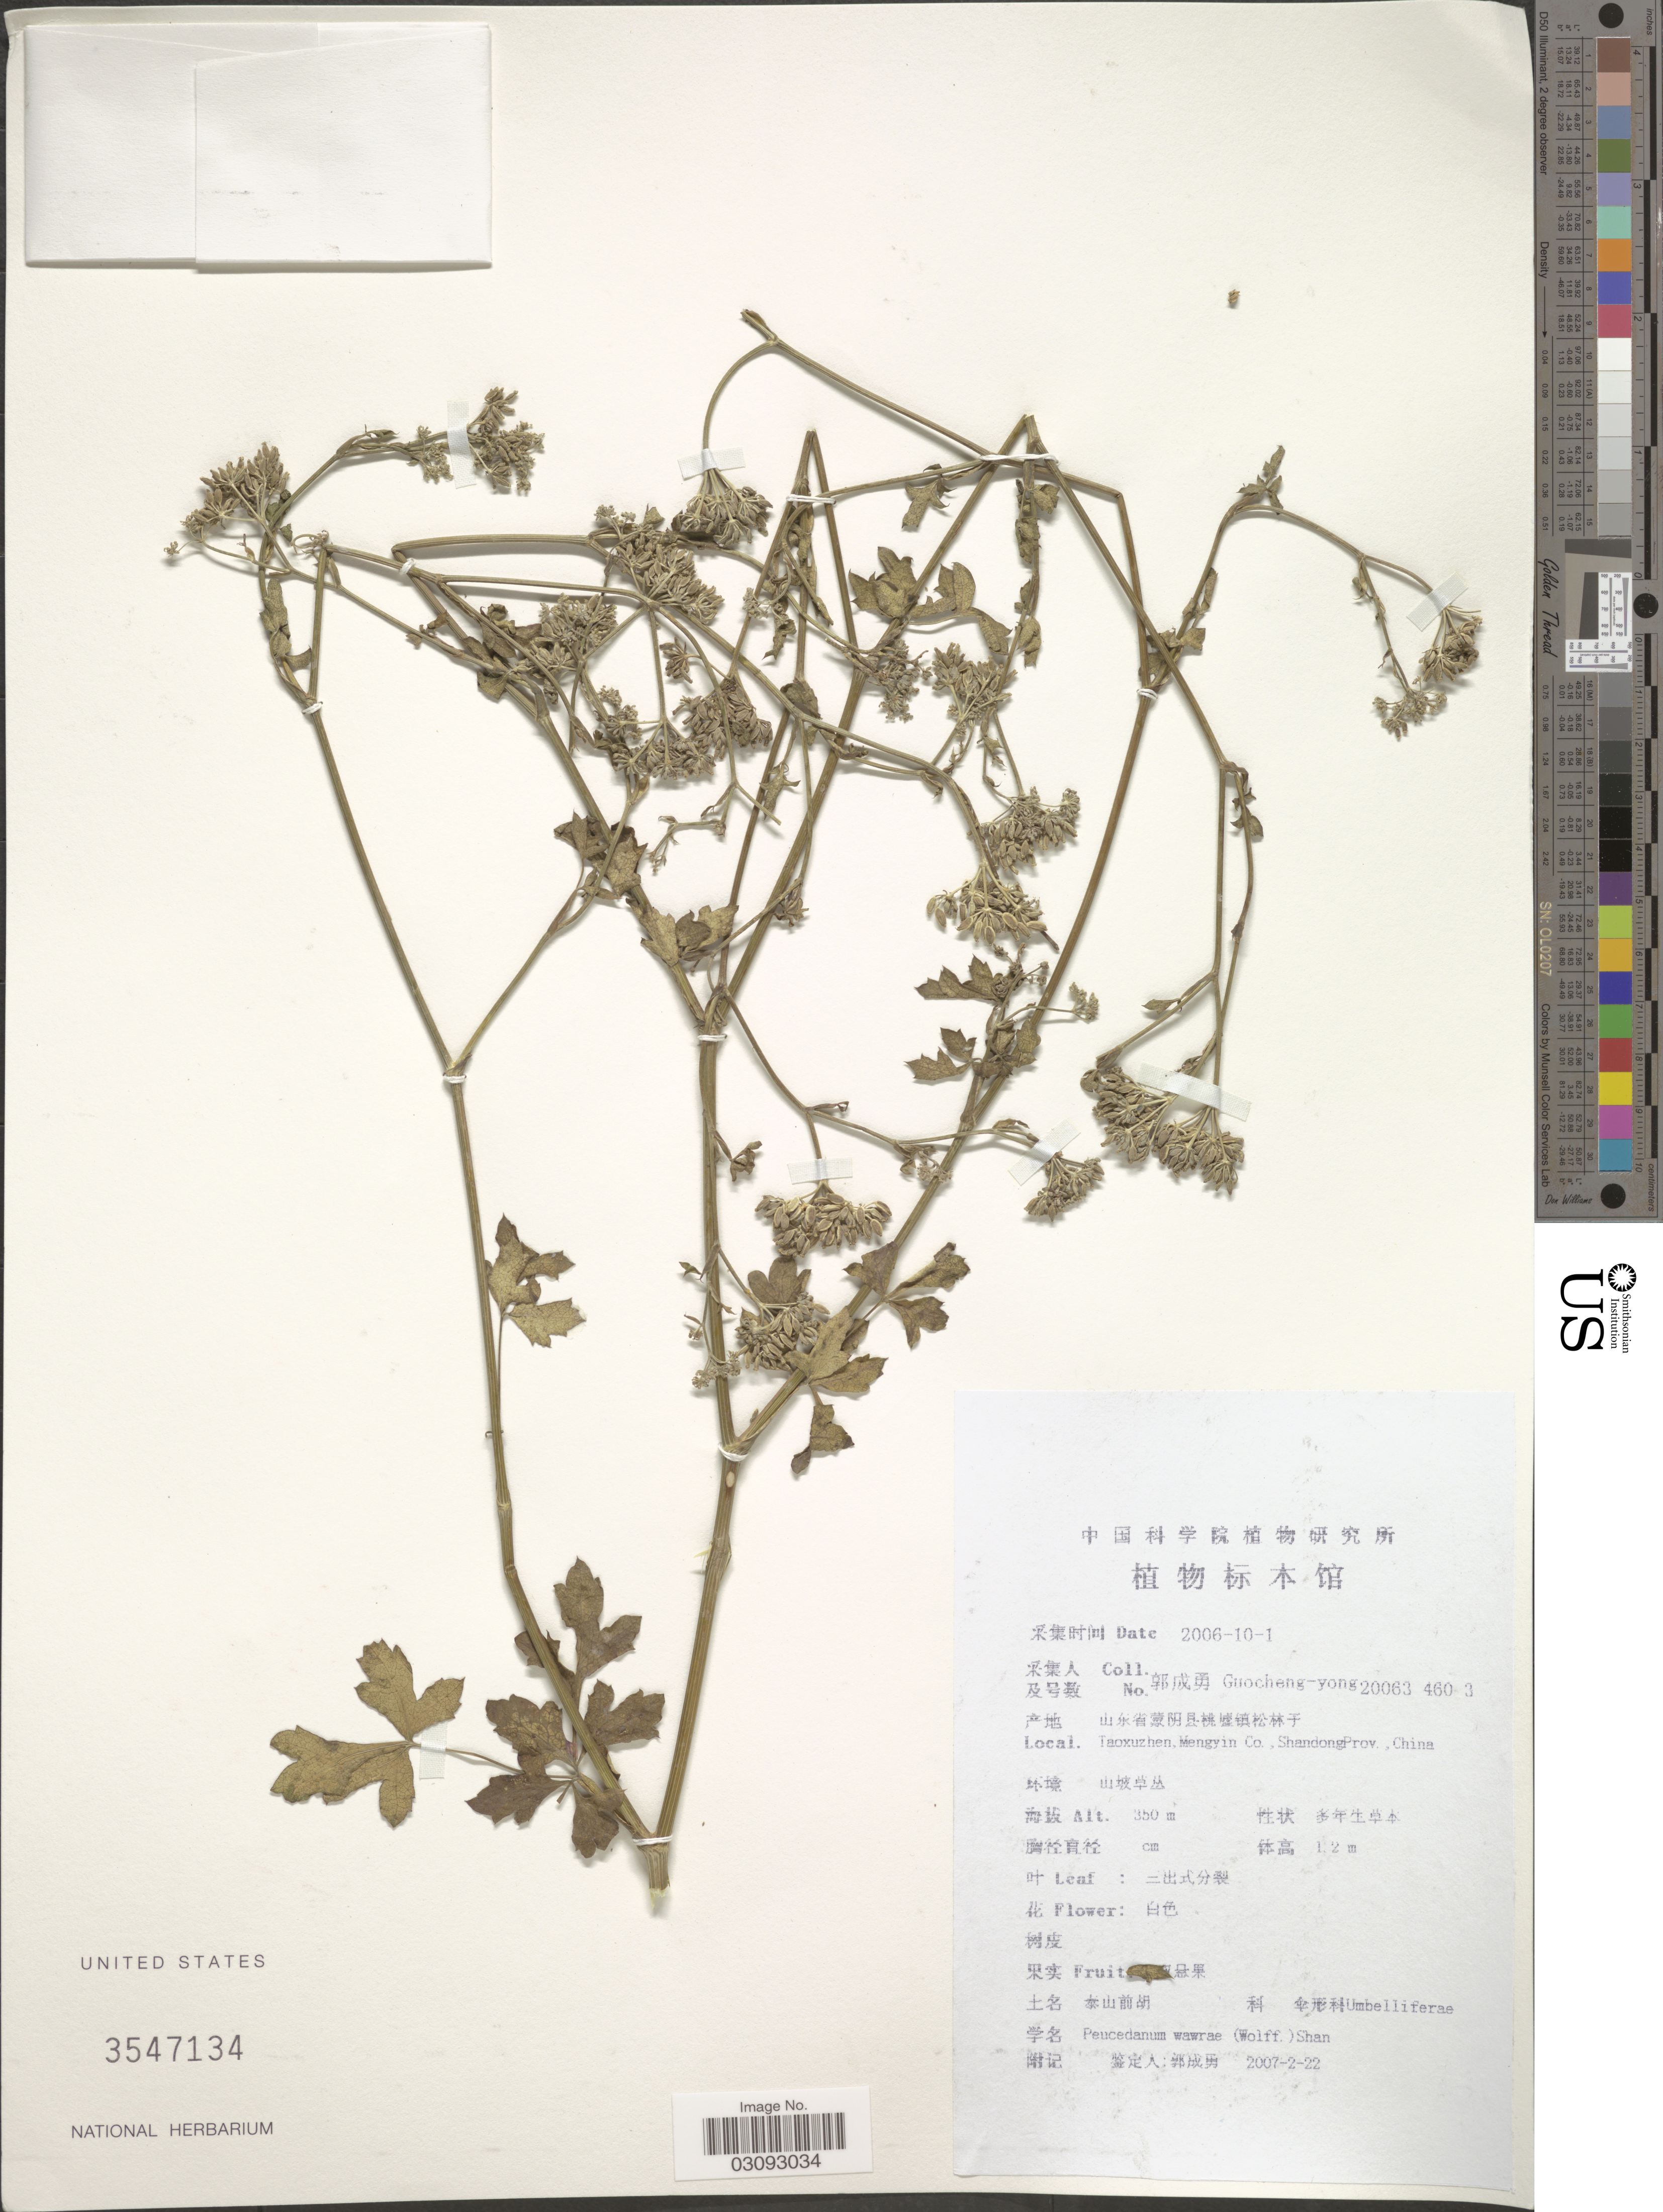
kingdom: Plantae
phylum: Tracheophyta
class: Magnoliopsida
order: Apiales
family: Apiaceae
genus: Peucedanum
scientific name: Peucedanum sp.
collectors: Guo cheng-yong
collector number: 20063-460-3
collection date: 2006-10-01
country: China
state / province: Shandong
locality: Taoxuzhen, Mengyin Co., Shandong Prov.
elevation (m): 350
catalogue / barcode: US 3547134